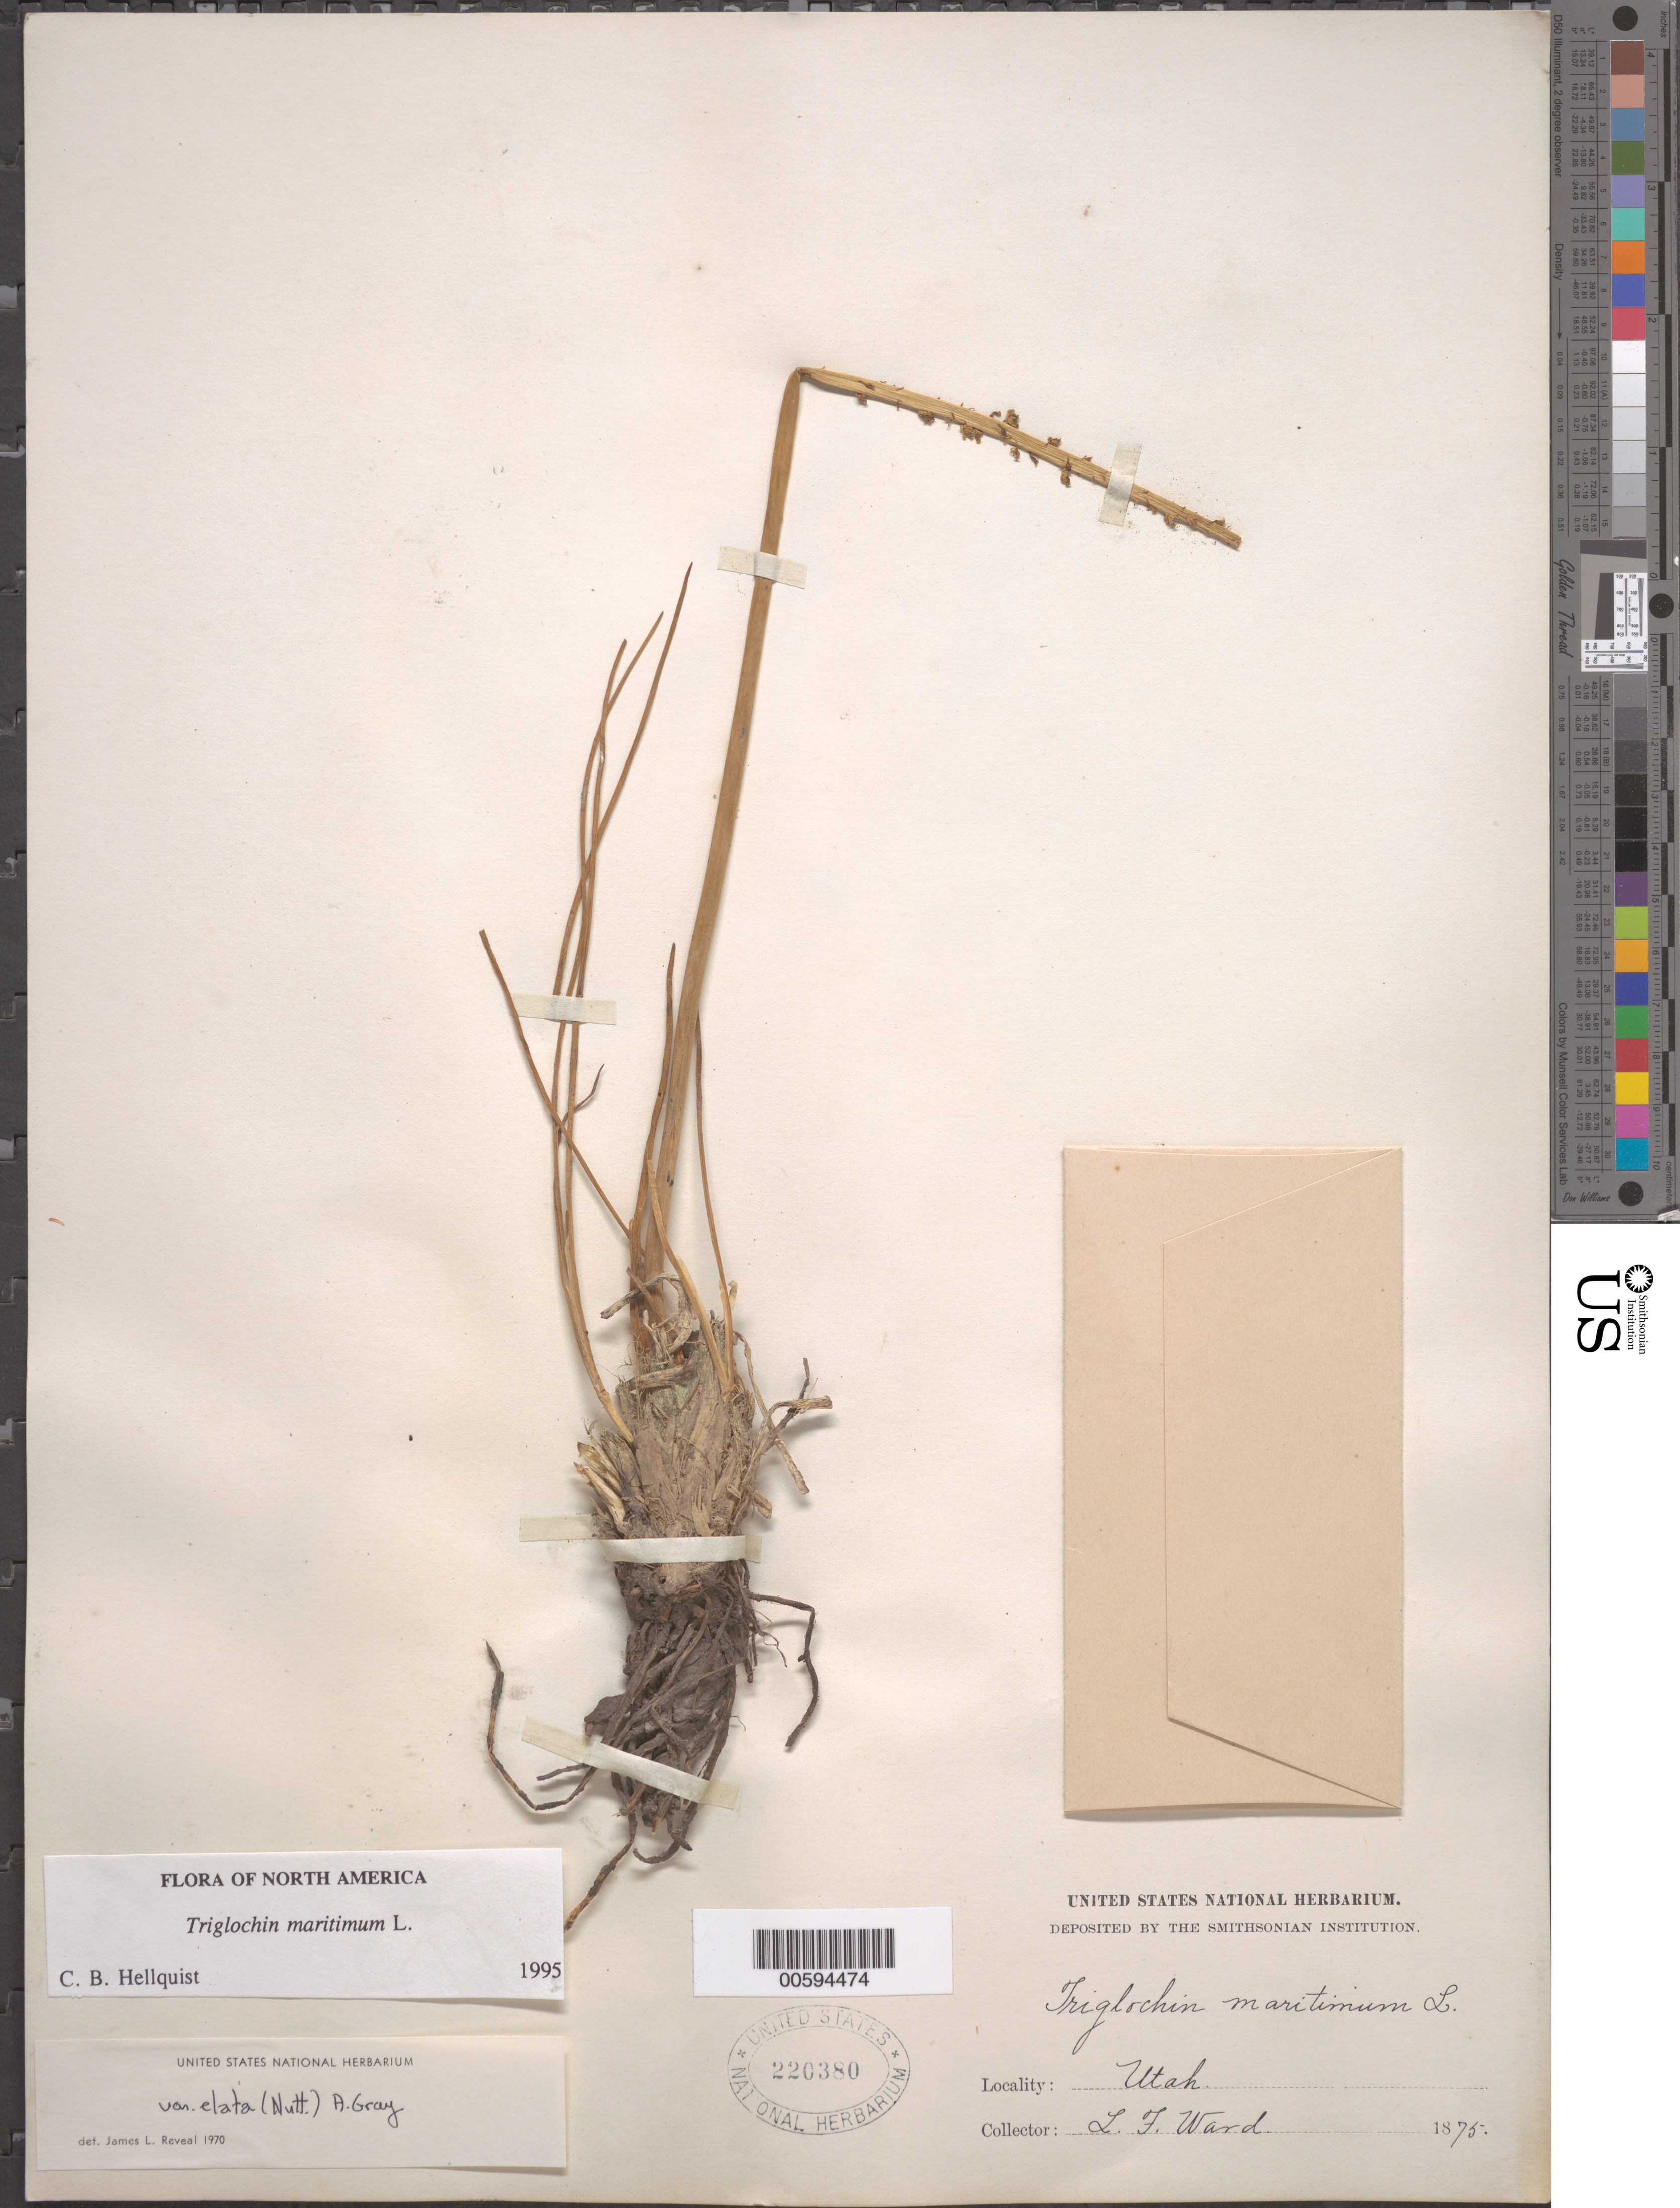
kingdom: Plantae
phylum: Tracheophyta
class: Liliopsida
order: Alismatales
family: Juncaginaceae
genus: Triglochin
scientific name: Triglochin maritima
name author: L.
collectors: L. F. Ward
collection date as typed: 1875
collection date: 1875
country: United States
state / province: Utah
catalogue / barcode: US 220380